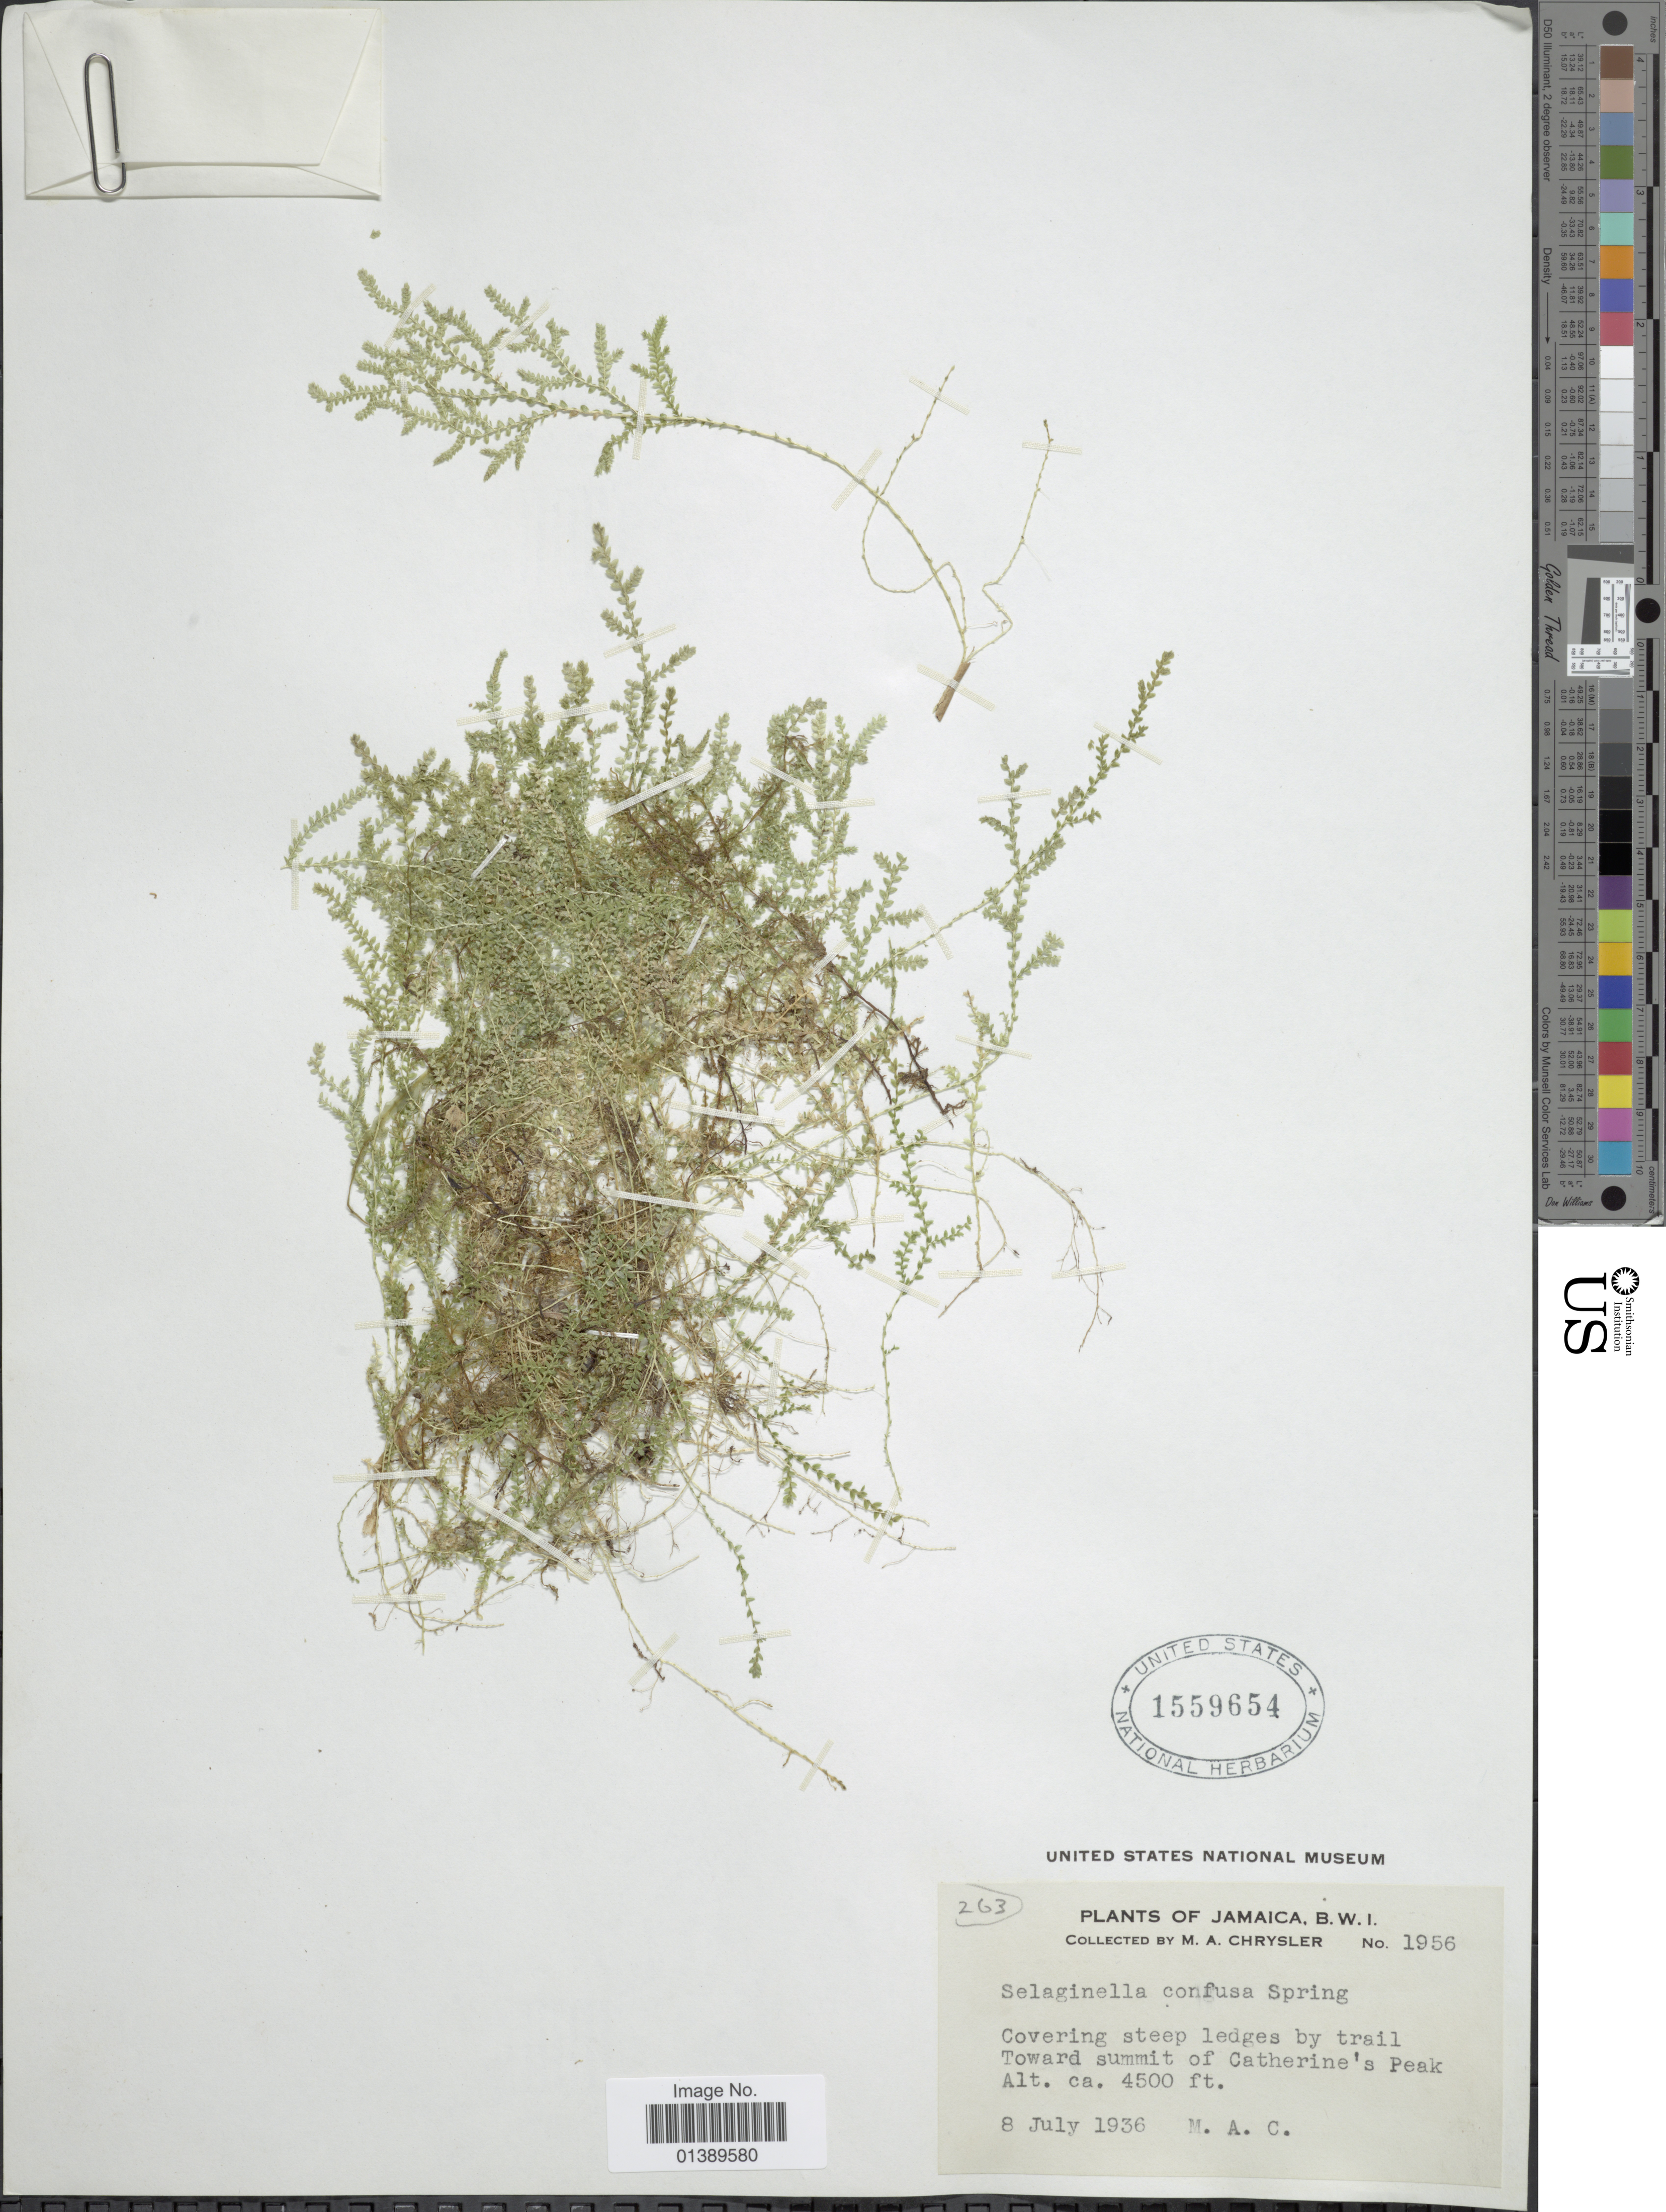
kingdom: Plantae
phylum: Tracheophyta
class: Lycopodiopsida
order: Selaginellales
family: Selaginellaceae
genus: Selaginella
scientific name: Selaginella confusa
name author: Spring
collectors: M. A. Chrysler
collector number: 1956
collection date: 1936-07-08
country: Jamaica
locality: Covering steep ledges by trail Toward summit of Catherine's Peak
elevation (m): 1372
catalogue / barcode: US 1559654